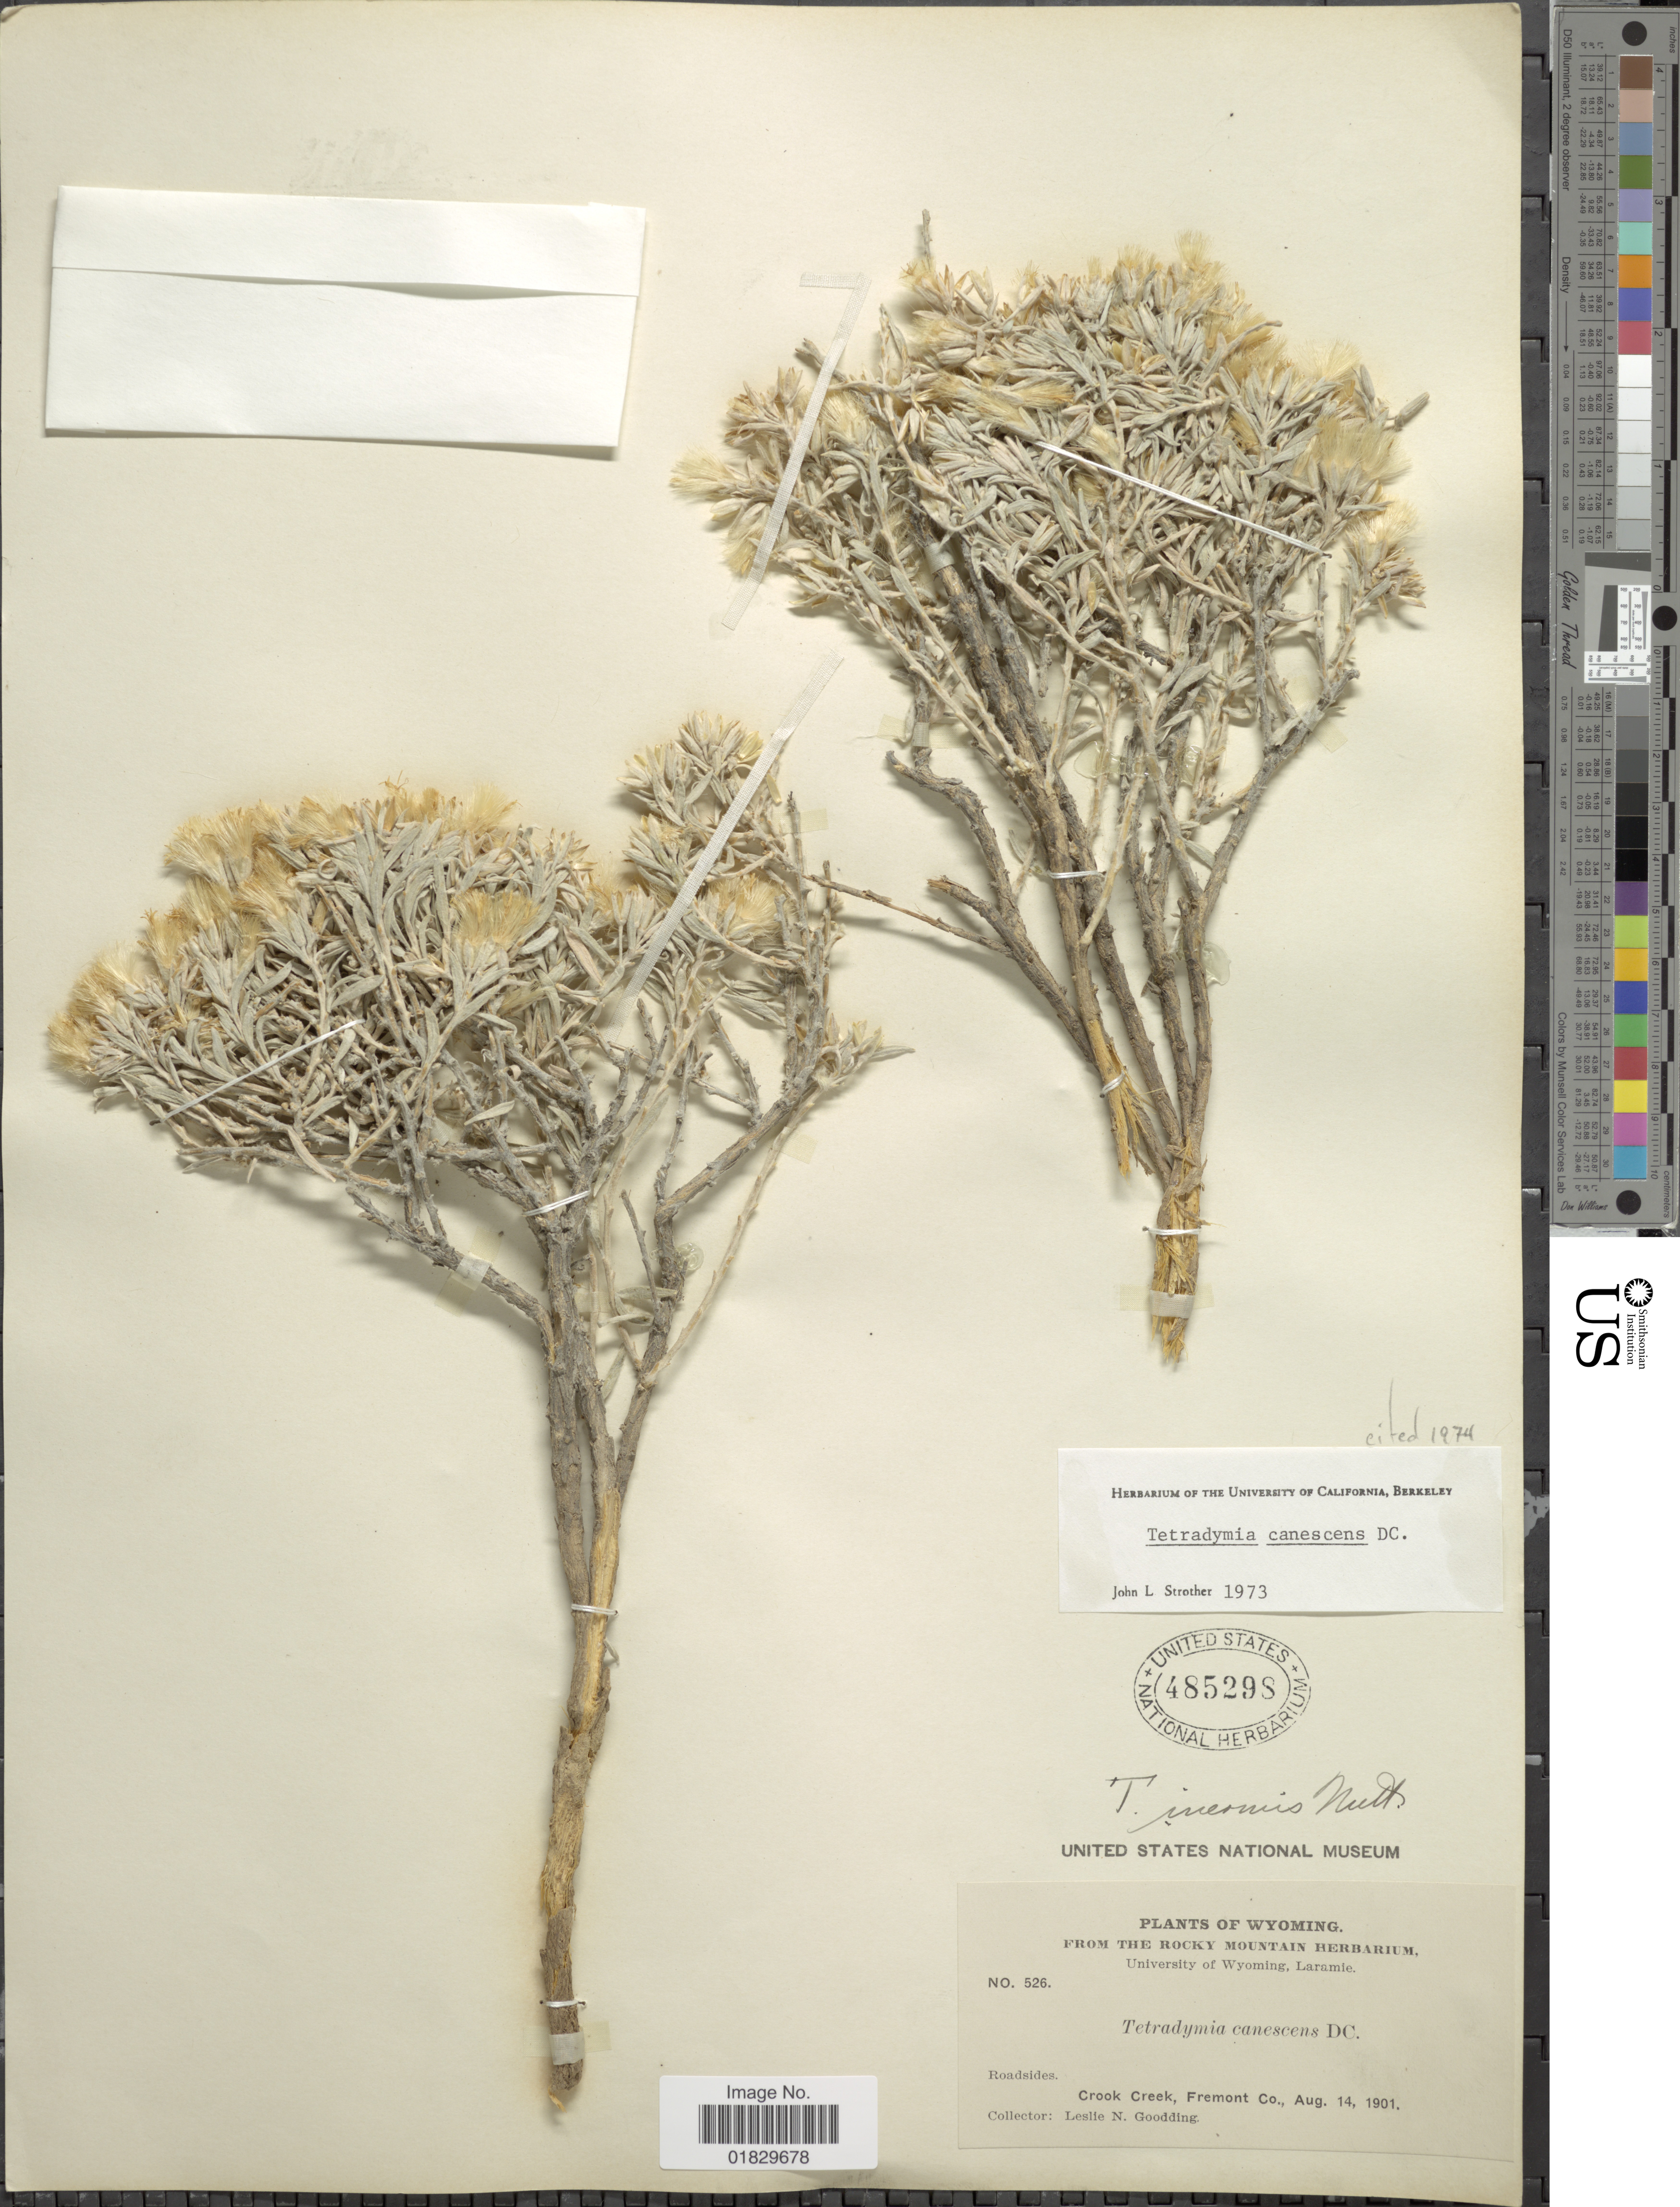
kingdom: Plantae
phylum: Tracheophyta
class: Magnoliopsida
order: Asterales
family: Asteraceae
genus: Tetradymia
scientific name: Tetradymia canescens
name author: DC.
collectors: L. N. Goodding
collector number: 526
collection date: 1901-08-14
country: United States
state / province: Wyoming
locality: Roadsides. Crook Creek, Fremont Co.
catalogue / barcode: US 485298